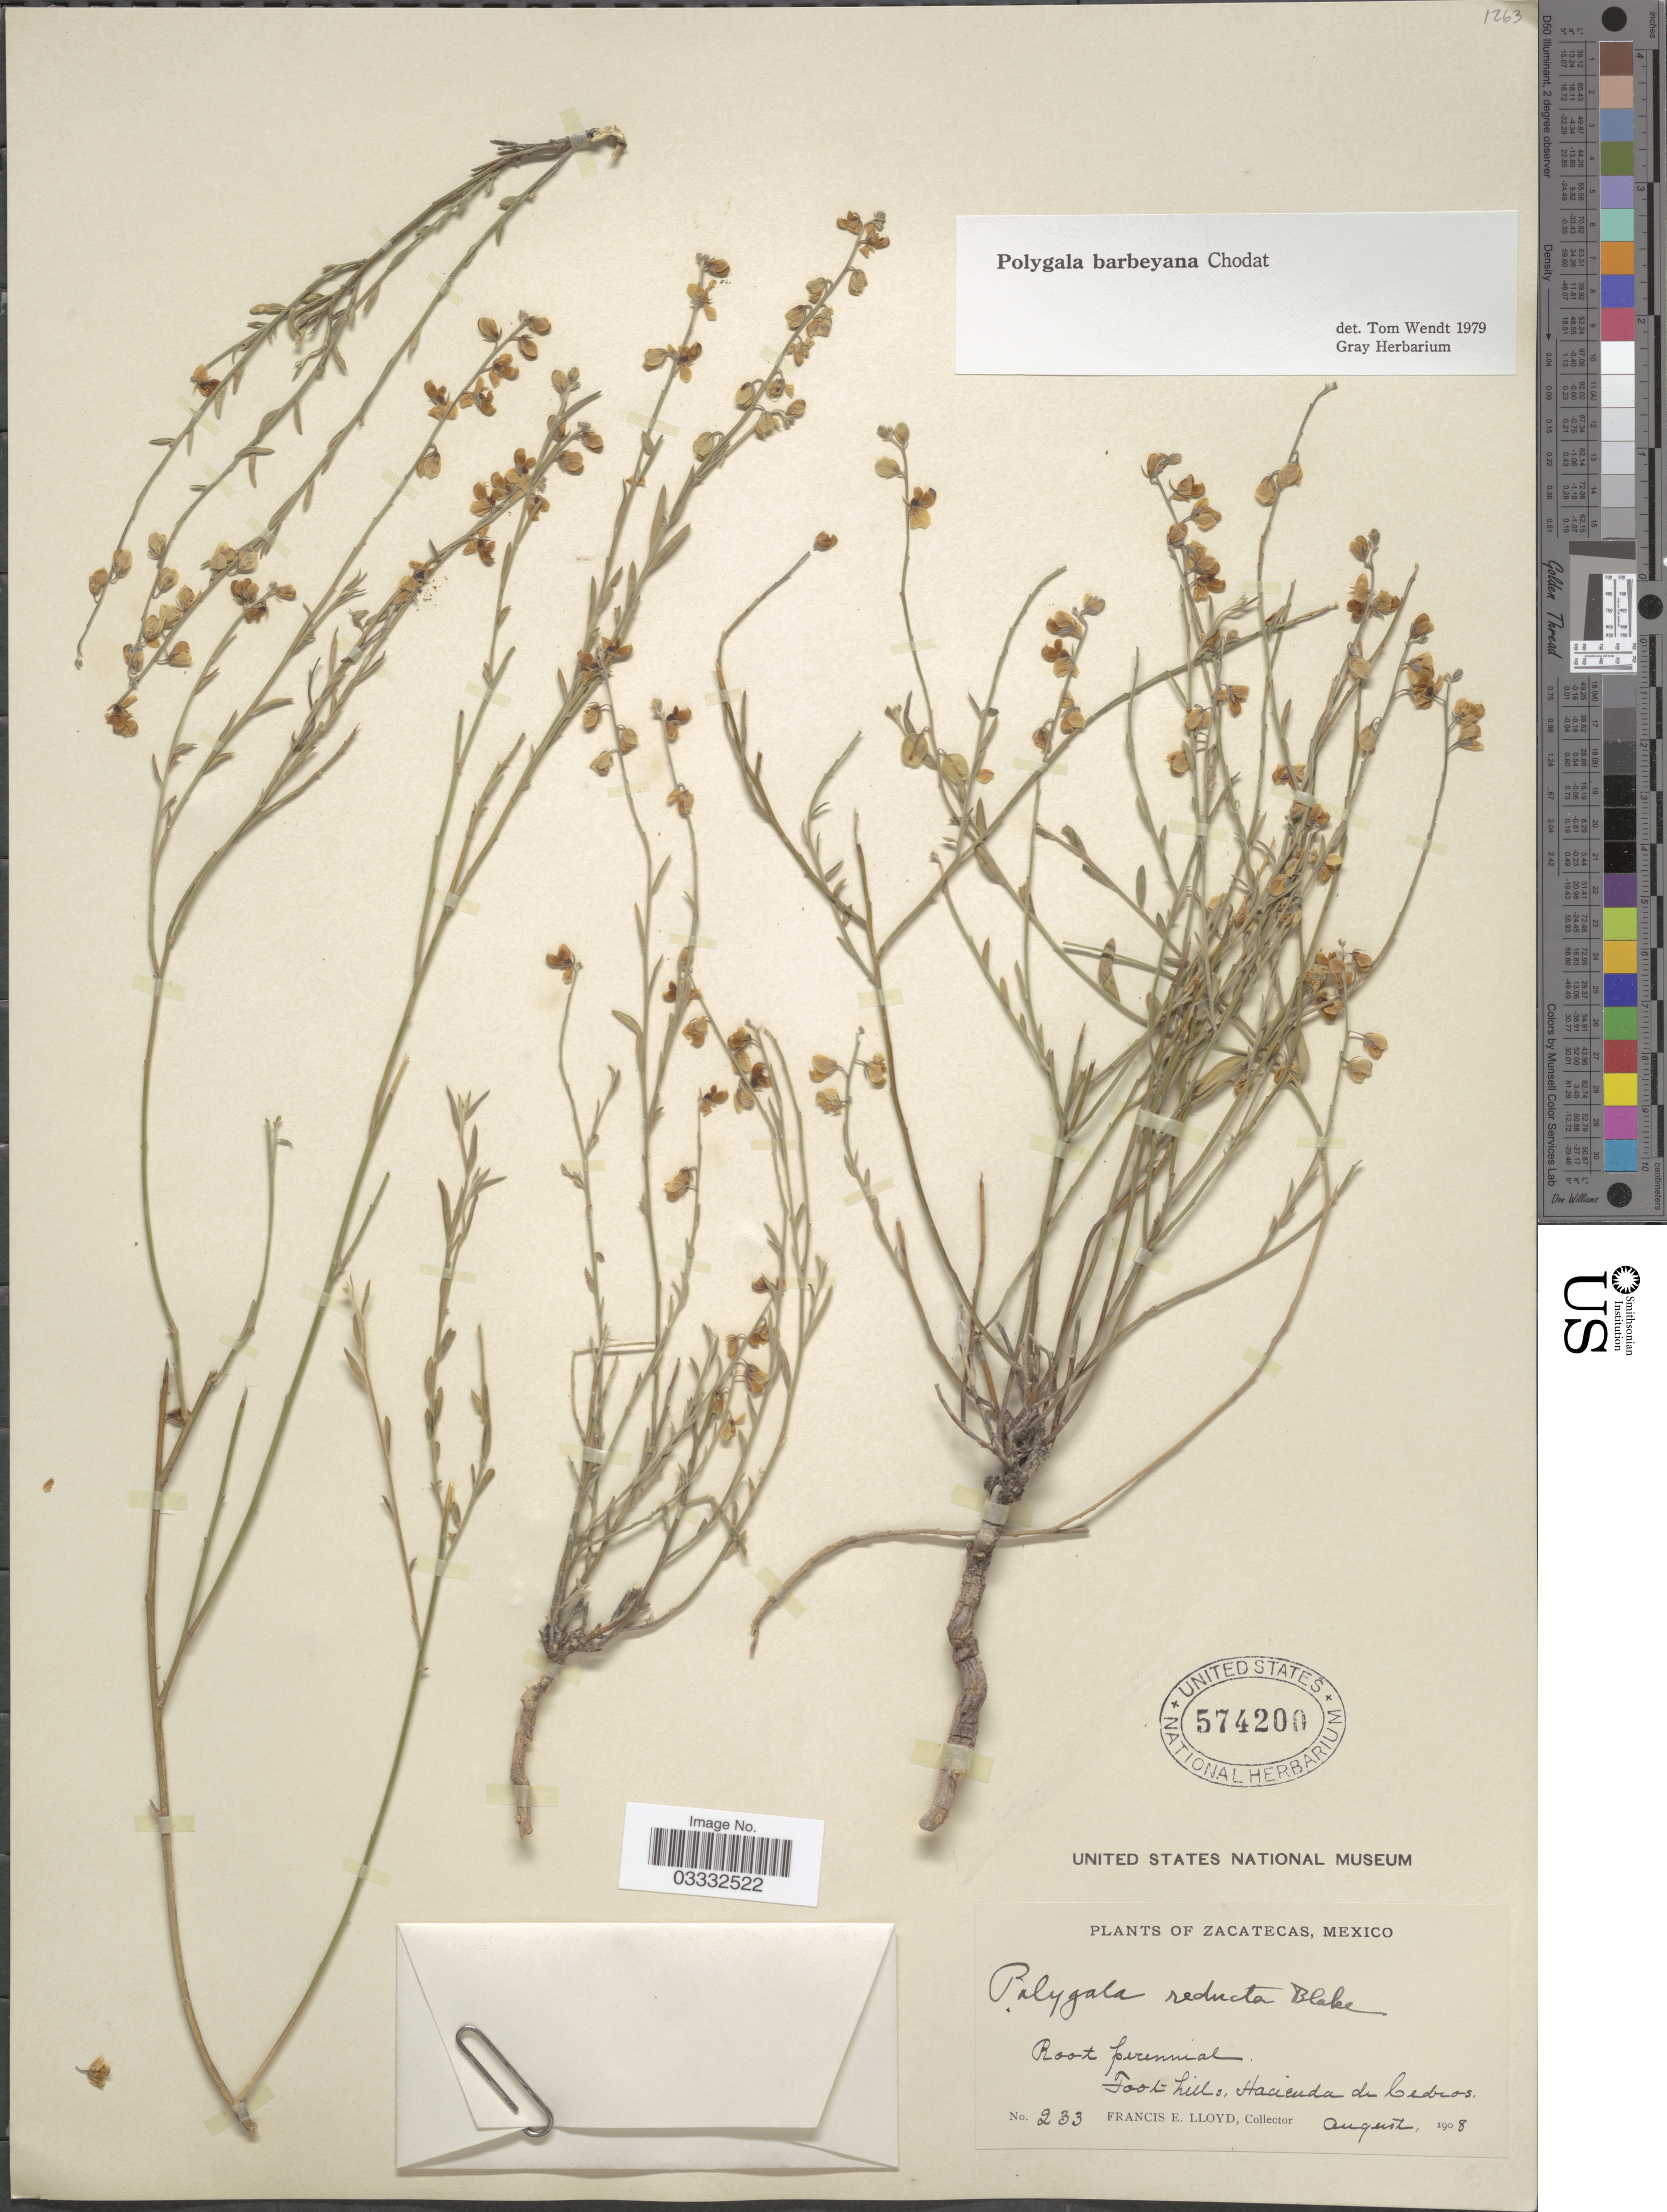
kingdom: Plantae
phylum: Tracheophyta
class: Magnoliopsida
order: Fabales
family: Polygalaceae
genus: Hebecarpa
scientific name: Hebecarpa barbeyana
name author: (Chodat) J.R. Abbott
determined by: Strong, Mark T., (BOT), Smithsonian Institution - National Museum of Natural History (UNITED STATES)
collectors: Lloyd, C. E.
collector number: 233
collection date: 1908-08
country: Mexico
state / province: Zacatecas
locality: Foothills, Hacienda de Cedros.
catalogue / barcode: US 574200